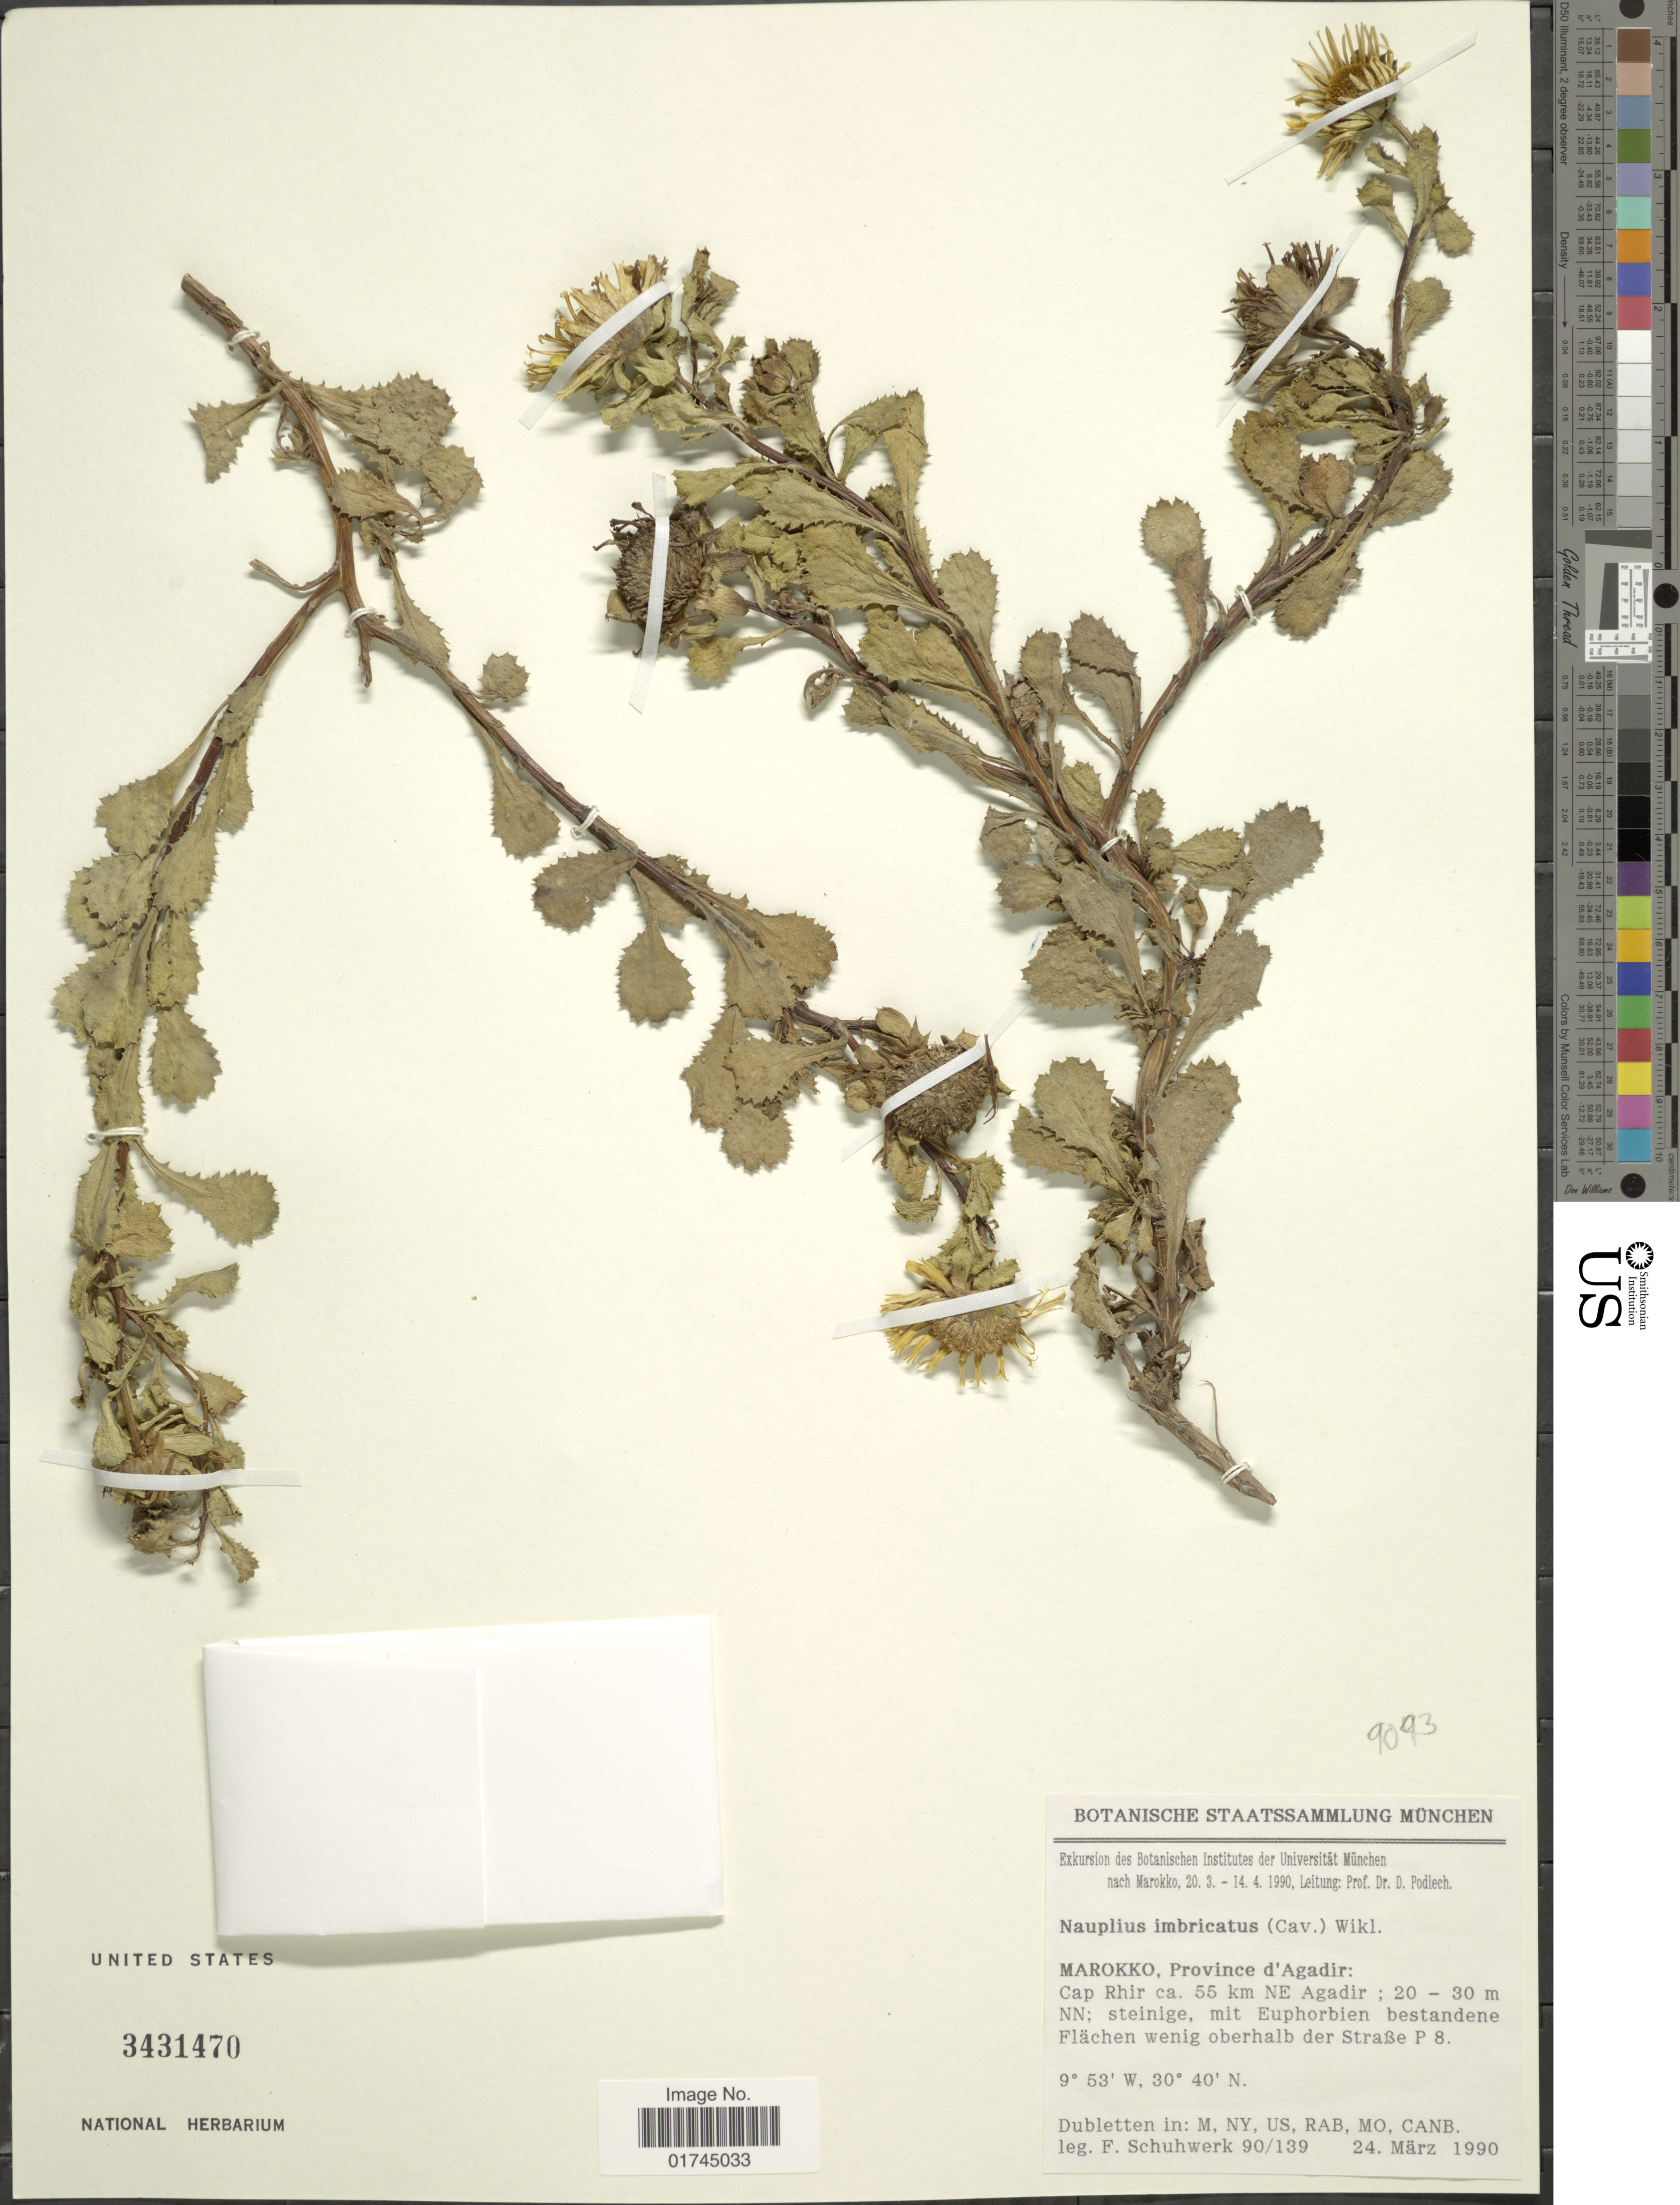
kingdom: Plantae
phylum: Tracheophyta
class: Magnoliopsida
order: Asterales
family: Asteraceae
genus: Nauplius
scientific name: Nauplius imbricatus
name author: (Cav.) Wiklund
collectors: Schuhwerk, F.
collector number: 90/139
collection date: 1990-03-24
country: Morocco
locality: Province d' Agadir: Cap Rhir ca. 55 km NE Agadir;20-30 m NN.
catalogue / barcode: US 3431470